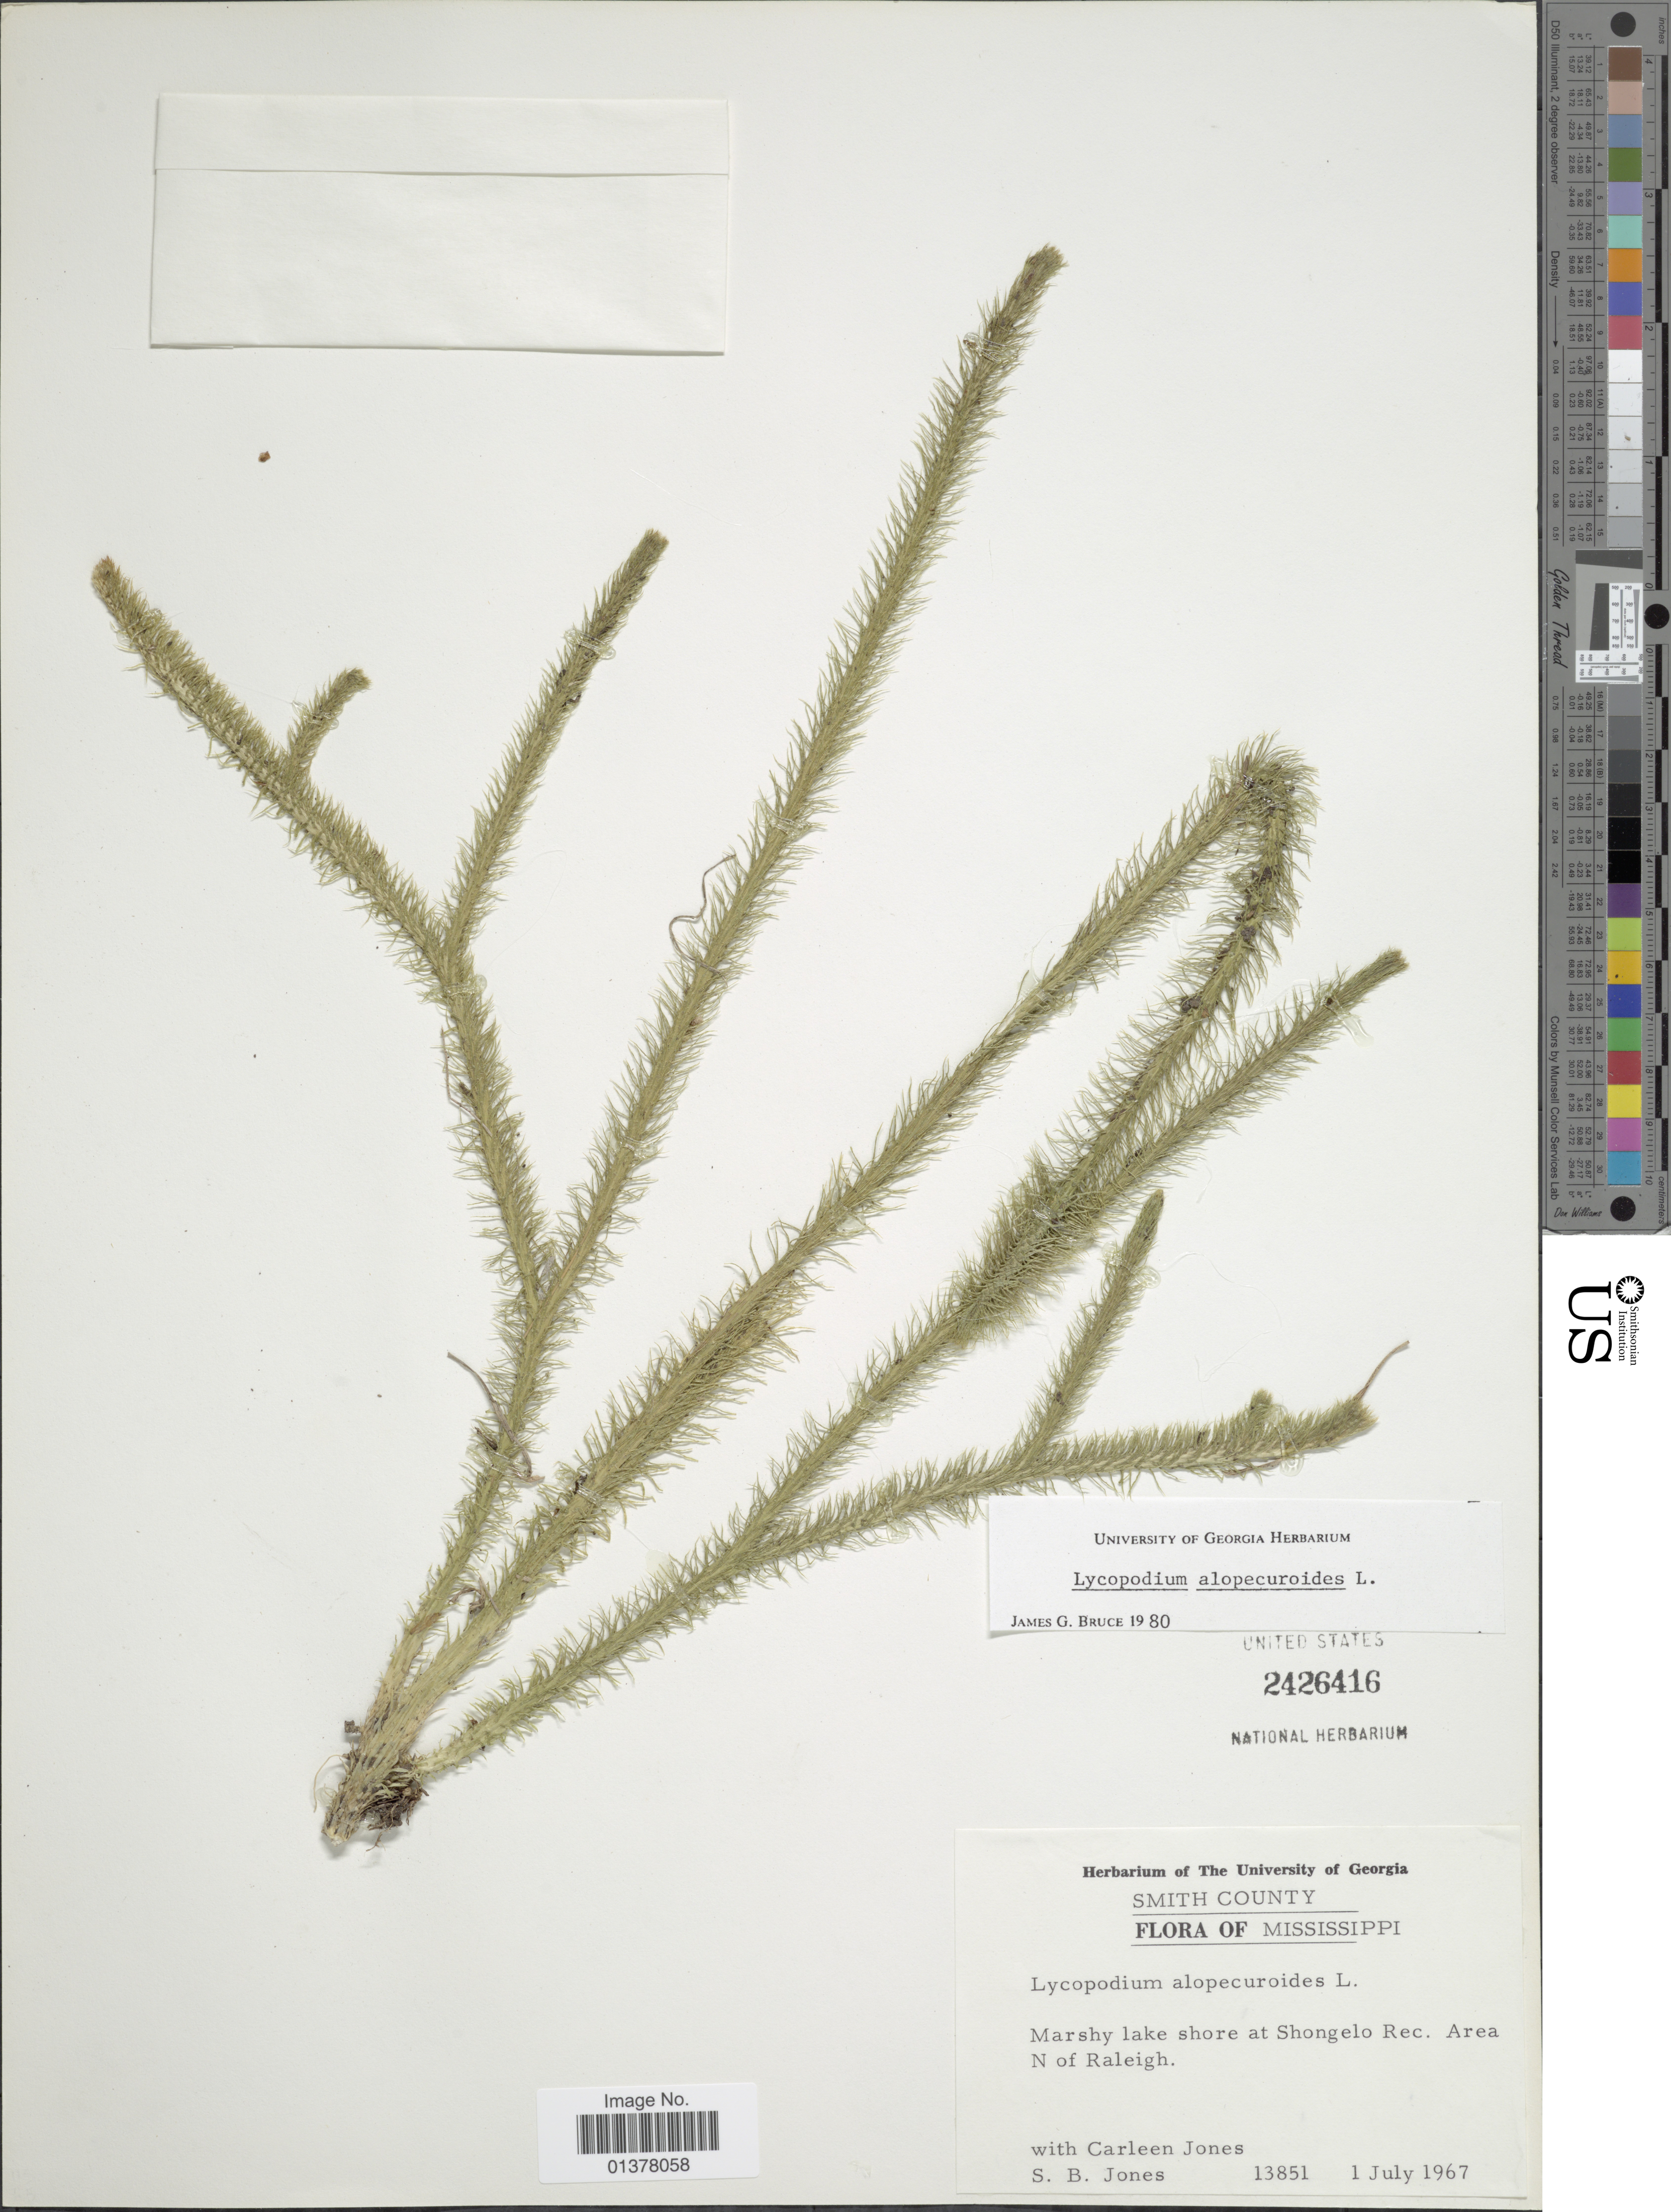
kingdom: Plantae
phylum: Tracheophyta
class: Lycopodiopsida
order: Lycopodiales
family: Lycopodiaceae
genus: Lycopodiella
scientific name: Lycopodiella alopecuroides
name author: (L.) Cranfill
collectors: S. B. Jones & Carleen Jones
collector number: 13851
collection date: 1967-07-01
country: United States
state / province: Mississippi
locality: Smith County, Marshy lake shore at Shongelo Rec. Area N of Raleigh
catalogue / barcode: US 2426416